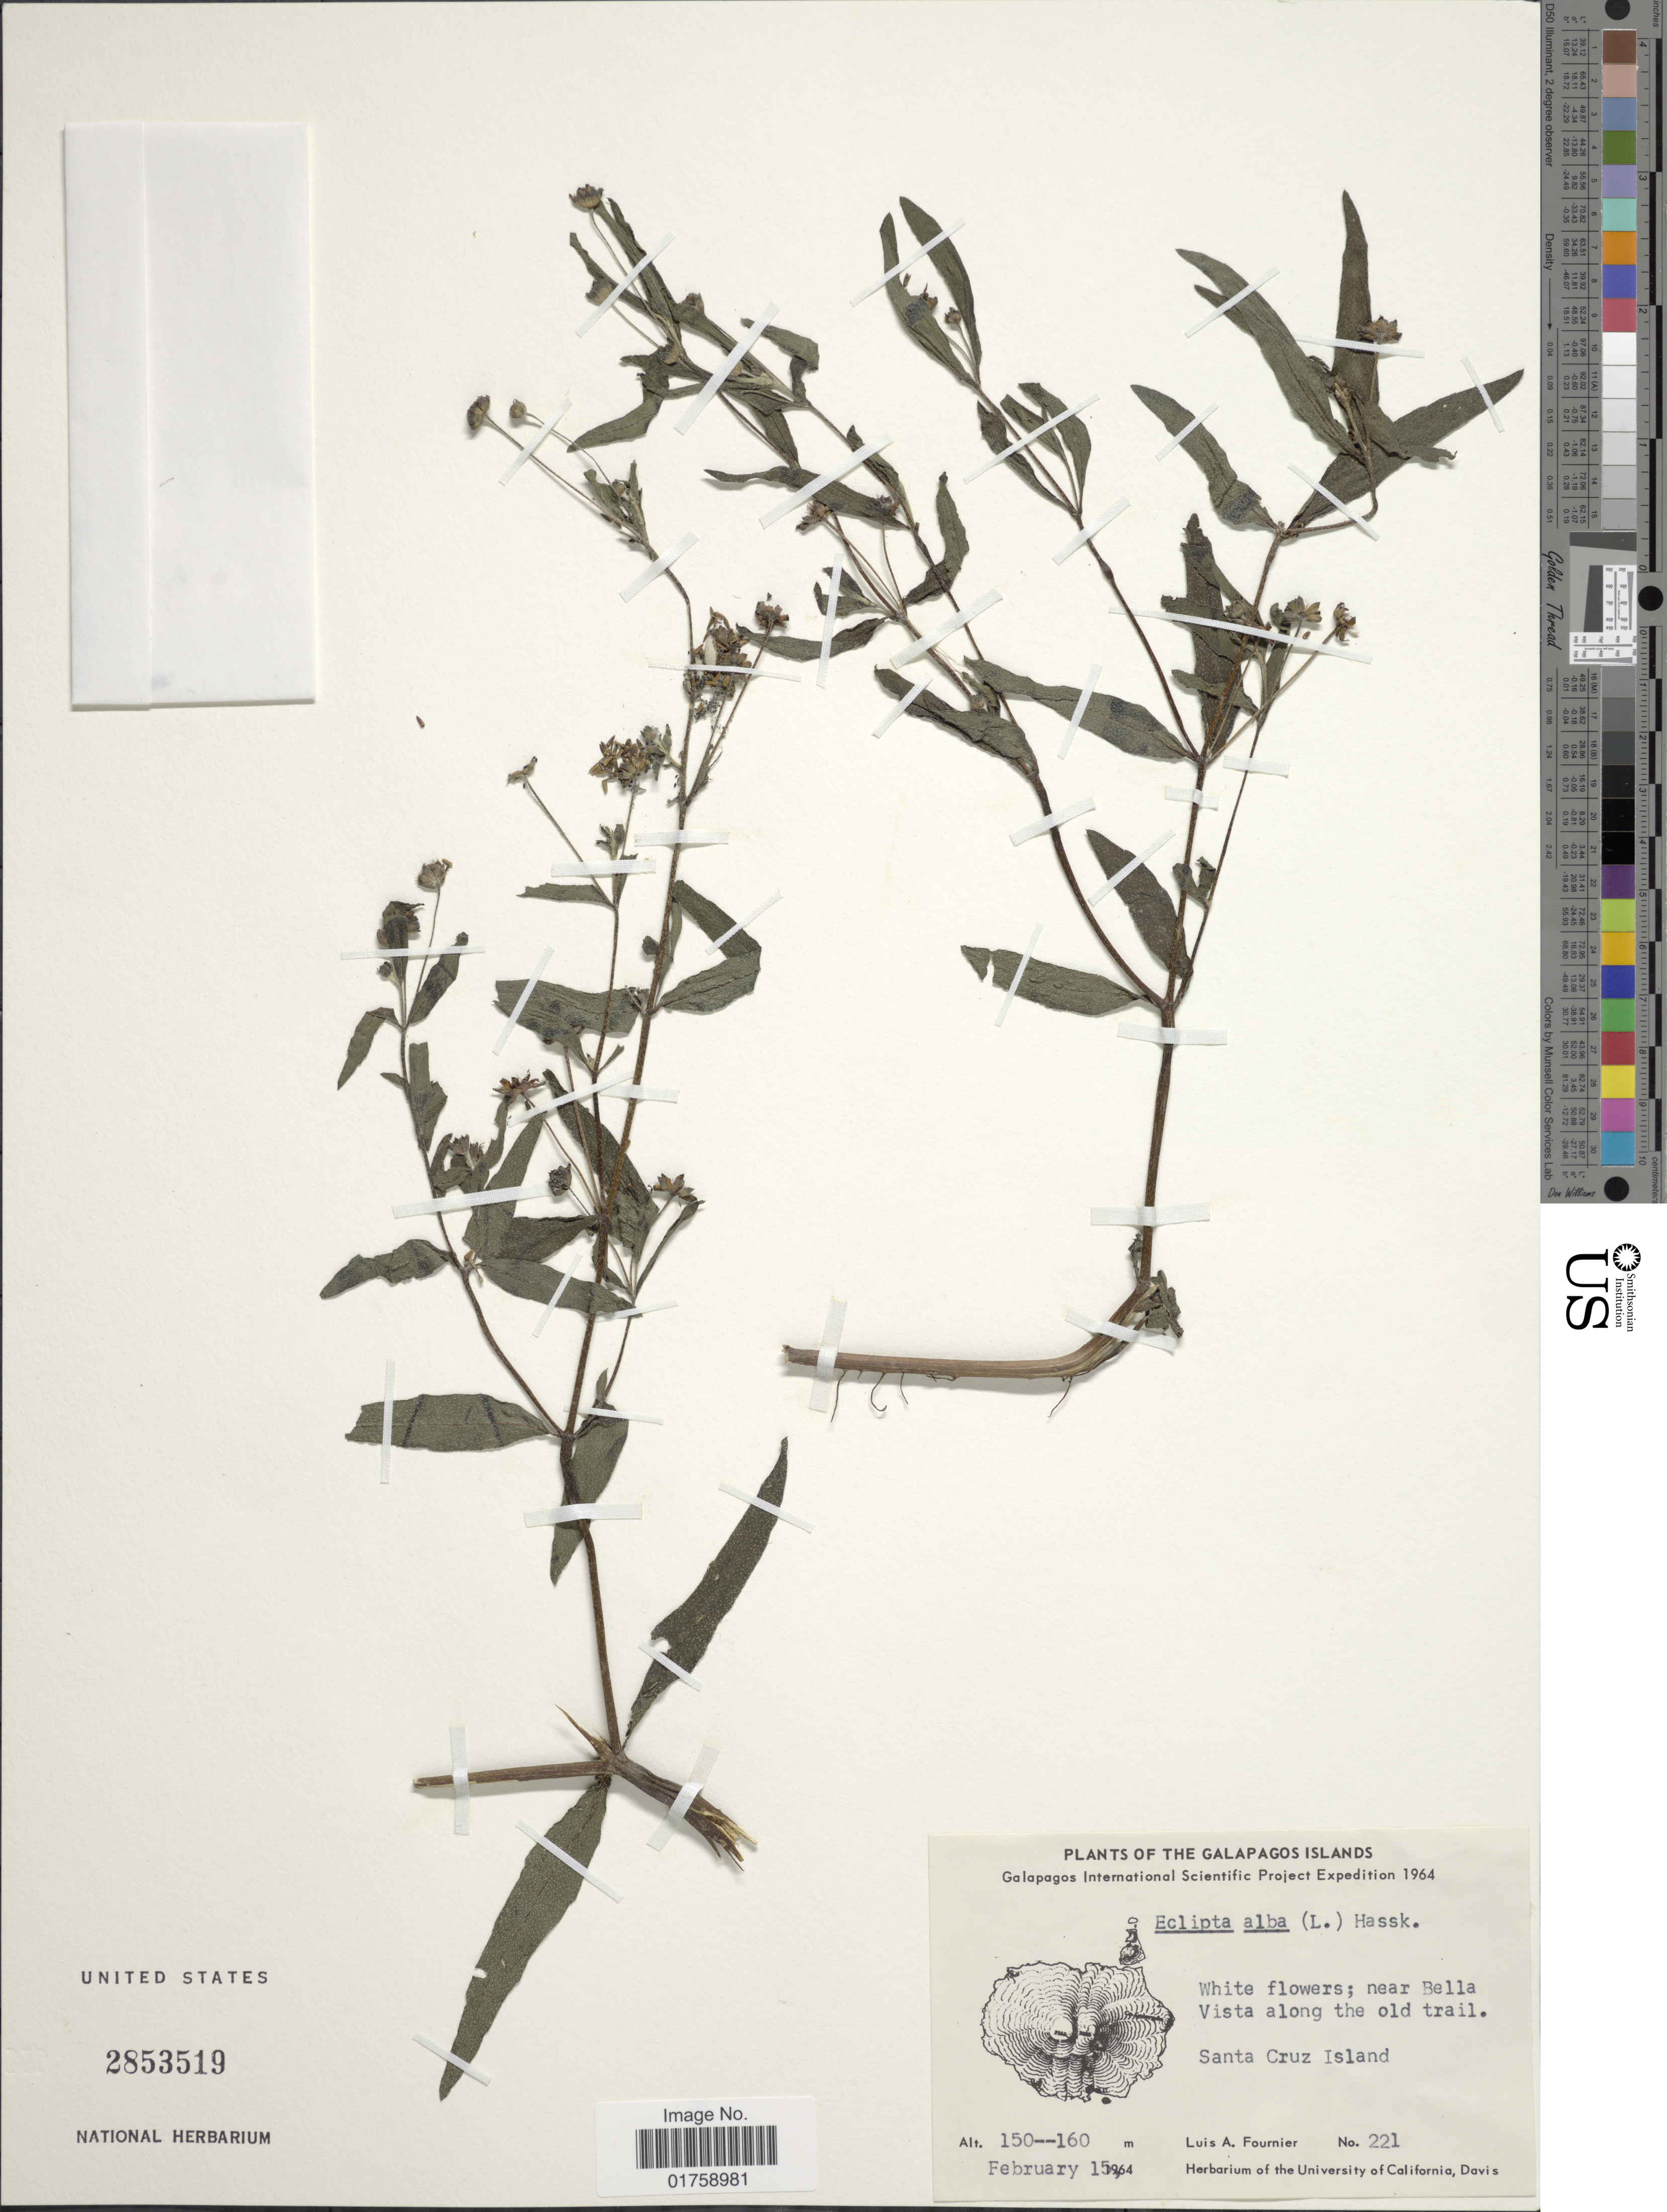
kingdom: Plantae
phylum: Tracheophyta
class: Magnoliopsida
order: Asterales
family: Asteraceae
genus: Eclipta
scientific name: Eclipta prostrata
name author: (L.) L.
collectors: L. A. Fournier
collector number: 221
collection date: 1964-02-15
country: Ecuador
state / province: Colón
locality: The Galapagos Islands. Santa Cruz Island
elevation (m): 150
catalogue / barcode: US 2853519